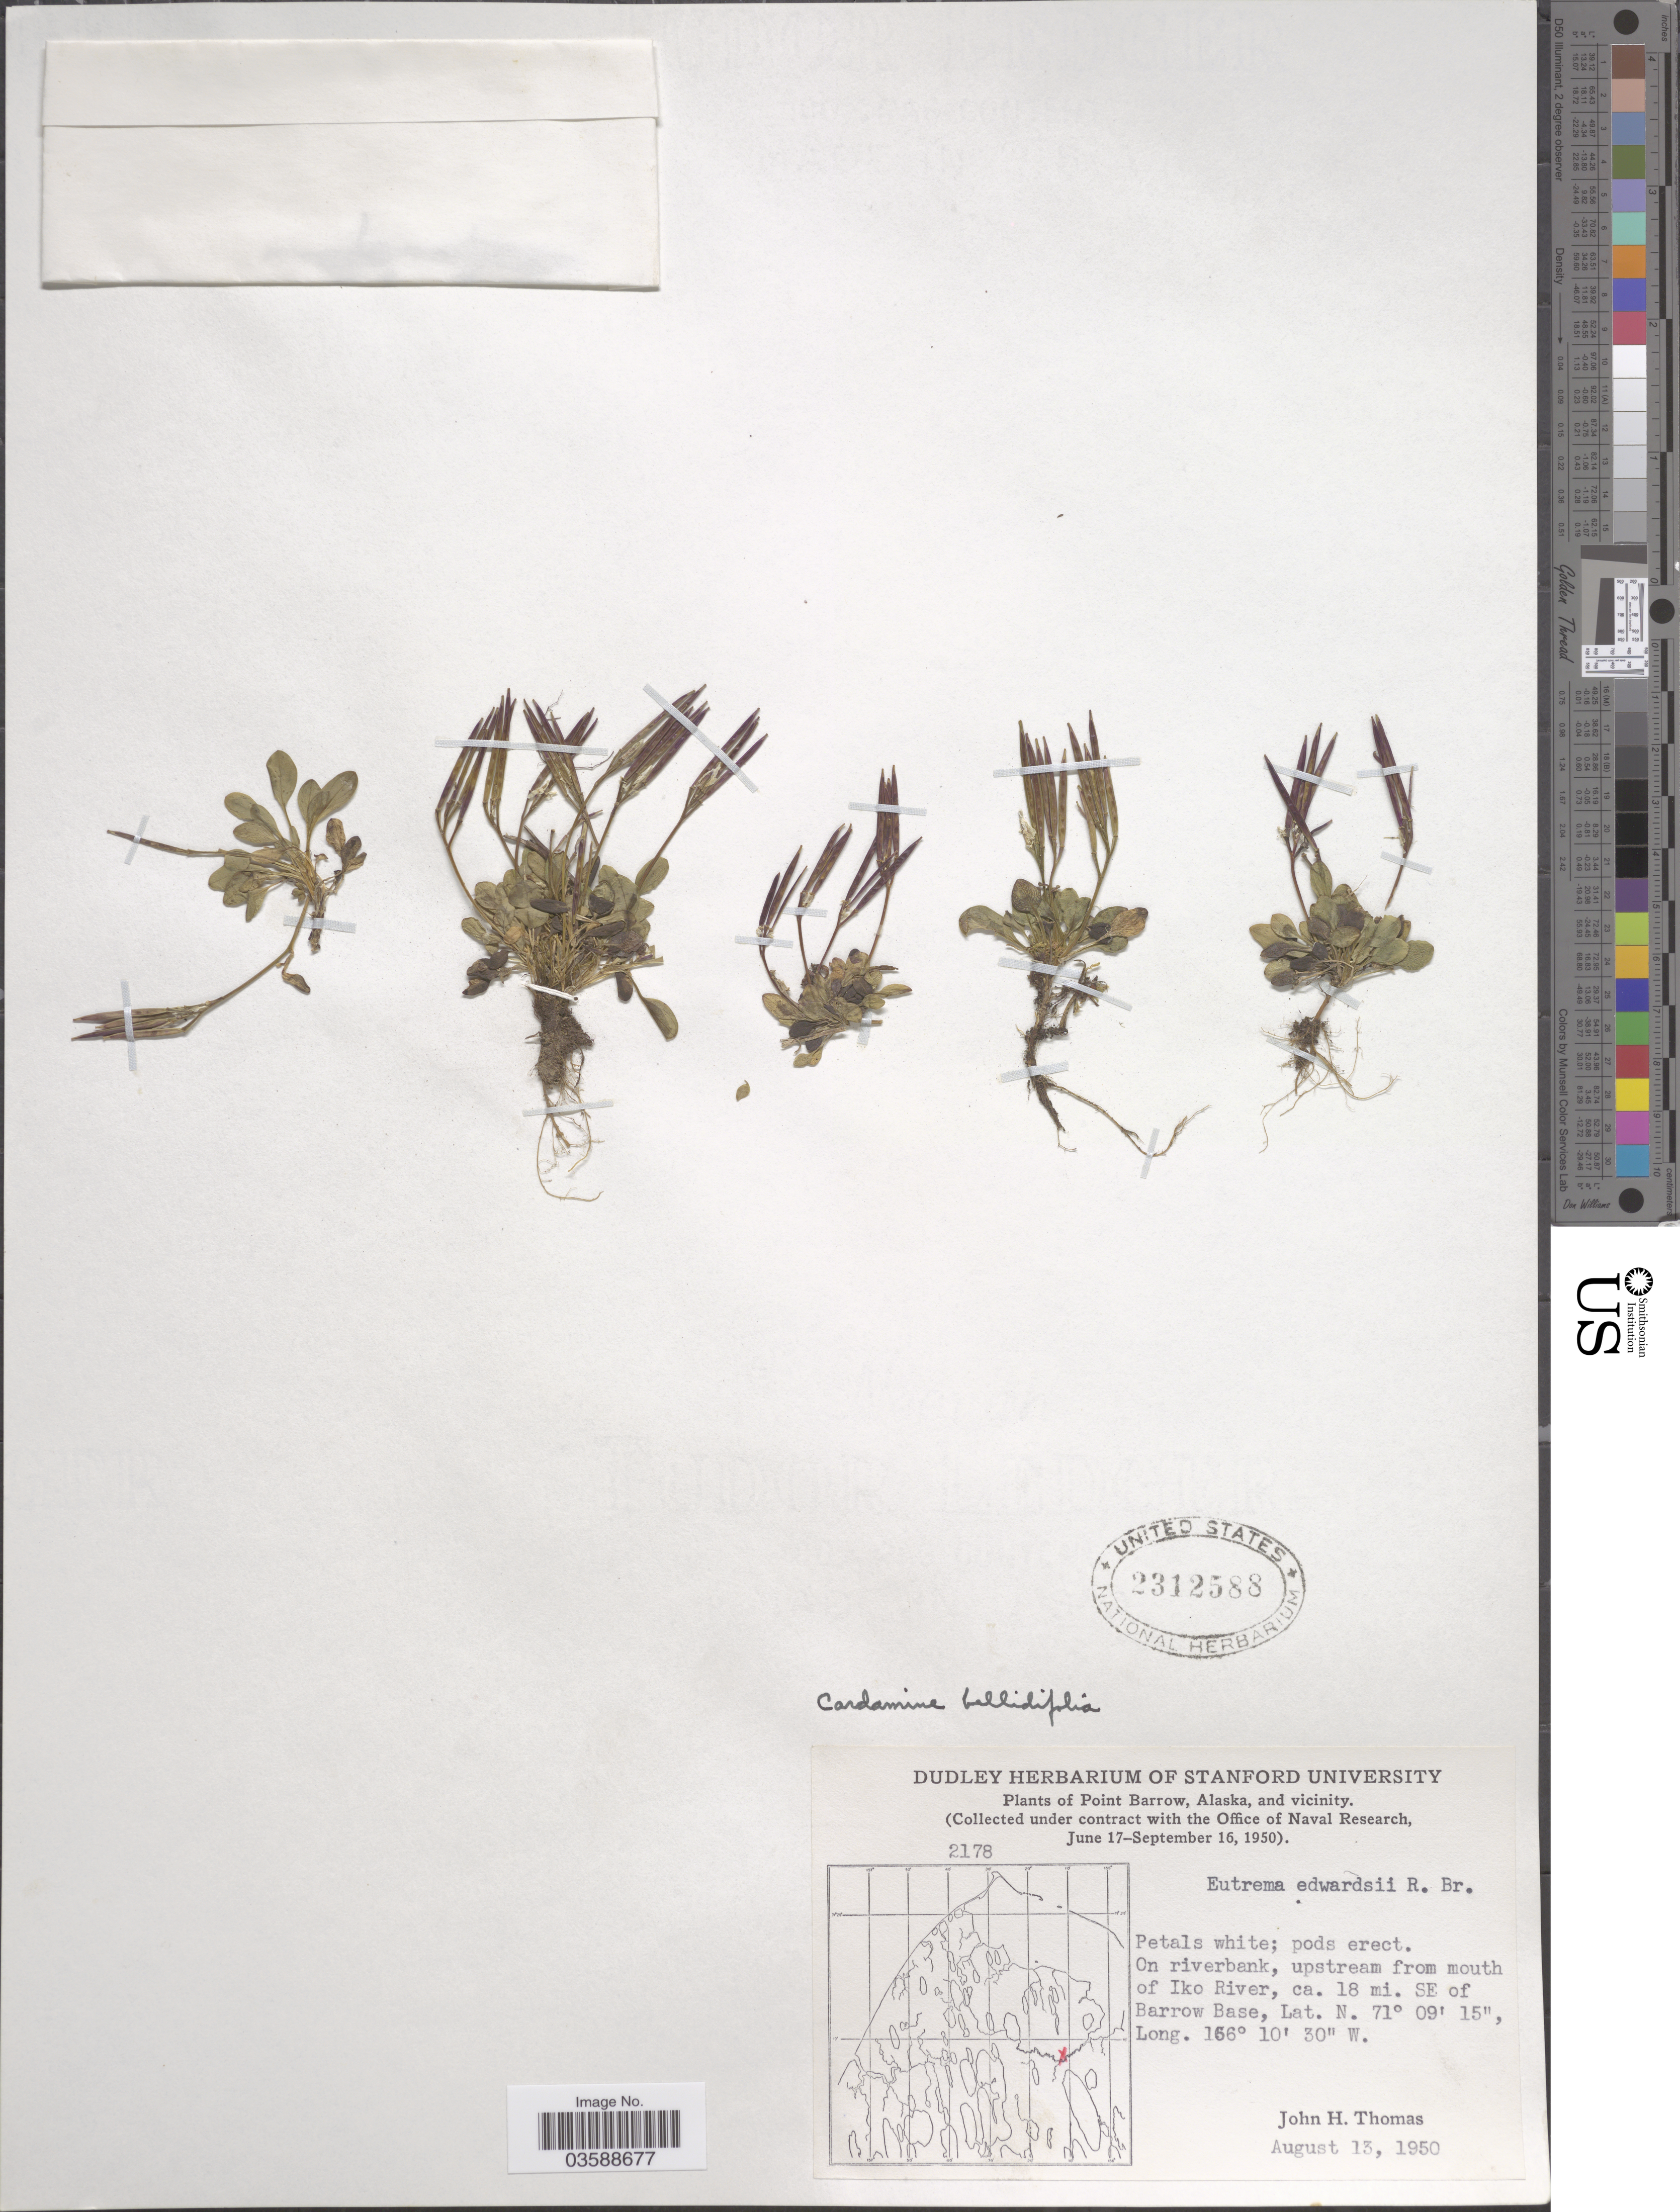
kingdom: Plantae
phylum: Tracheophyta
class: Magnoliopsida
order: Brassicales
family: Brassicaceae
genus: Cardamine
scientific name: Cardamine bellidifolia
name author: L.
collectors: J. H. Thomas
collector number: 2178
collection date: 1950-08-13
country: United States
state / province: Alaska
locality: Point Barrow, and vicinity. On riverbank, upstream from mouth of Iko River, ca. 18 mi. SE of Barrow Base.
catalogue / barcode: US 2312588